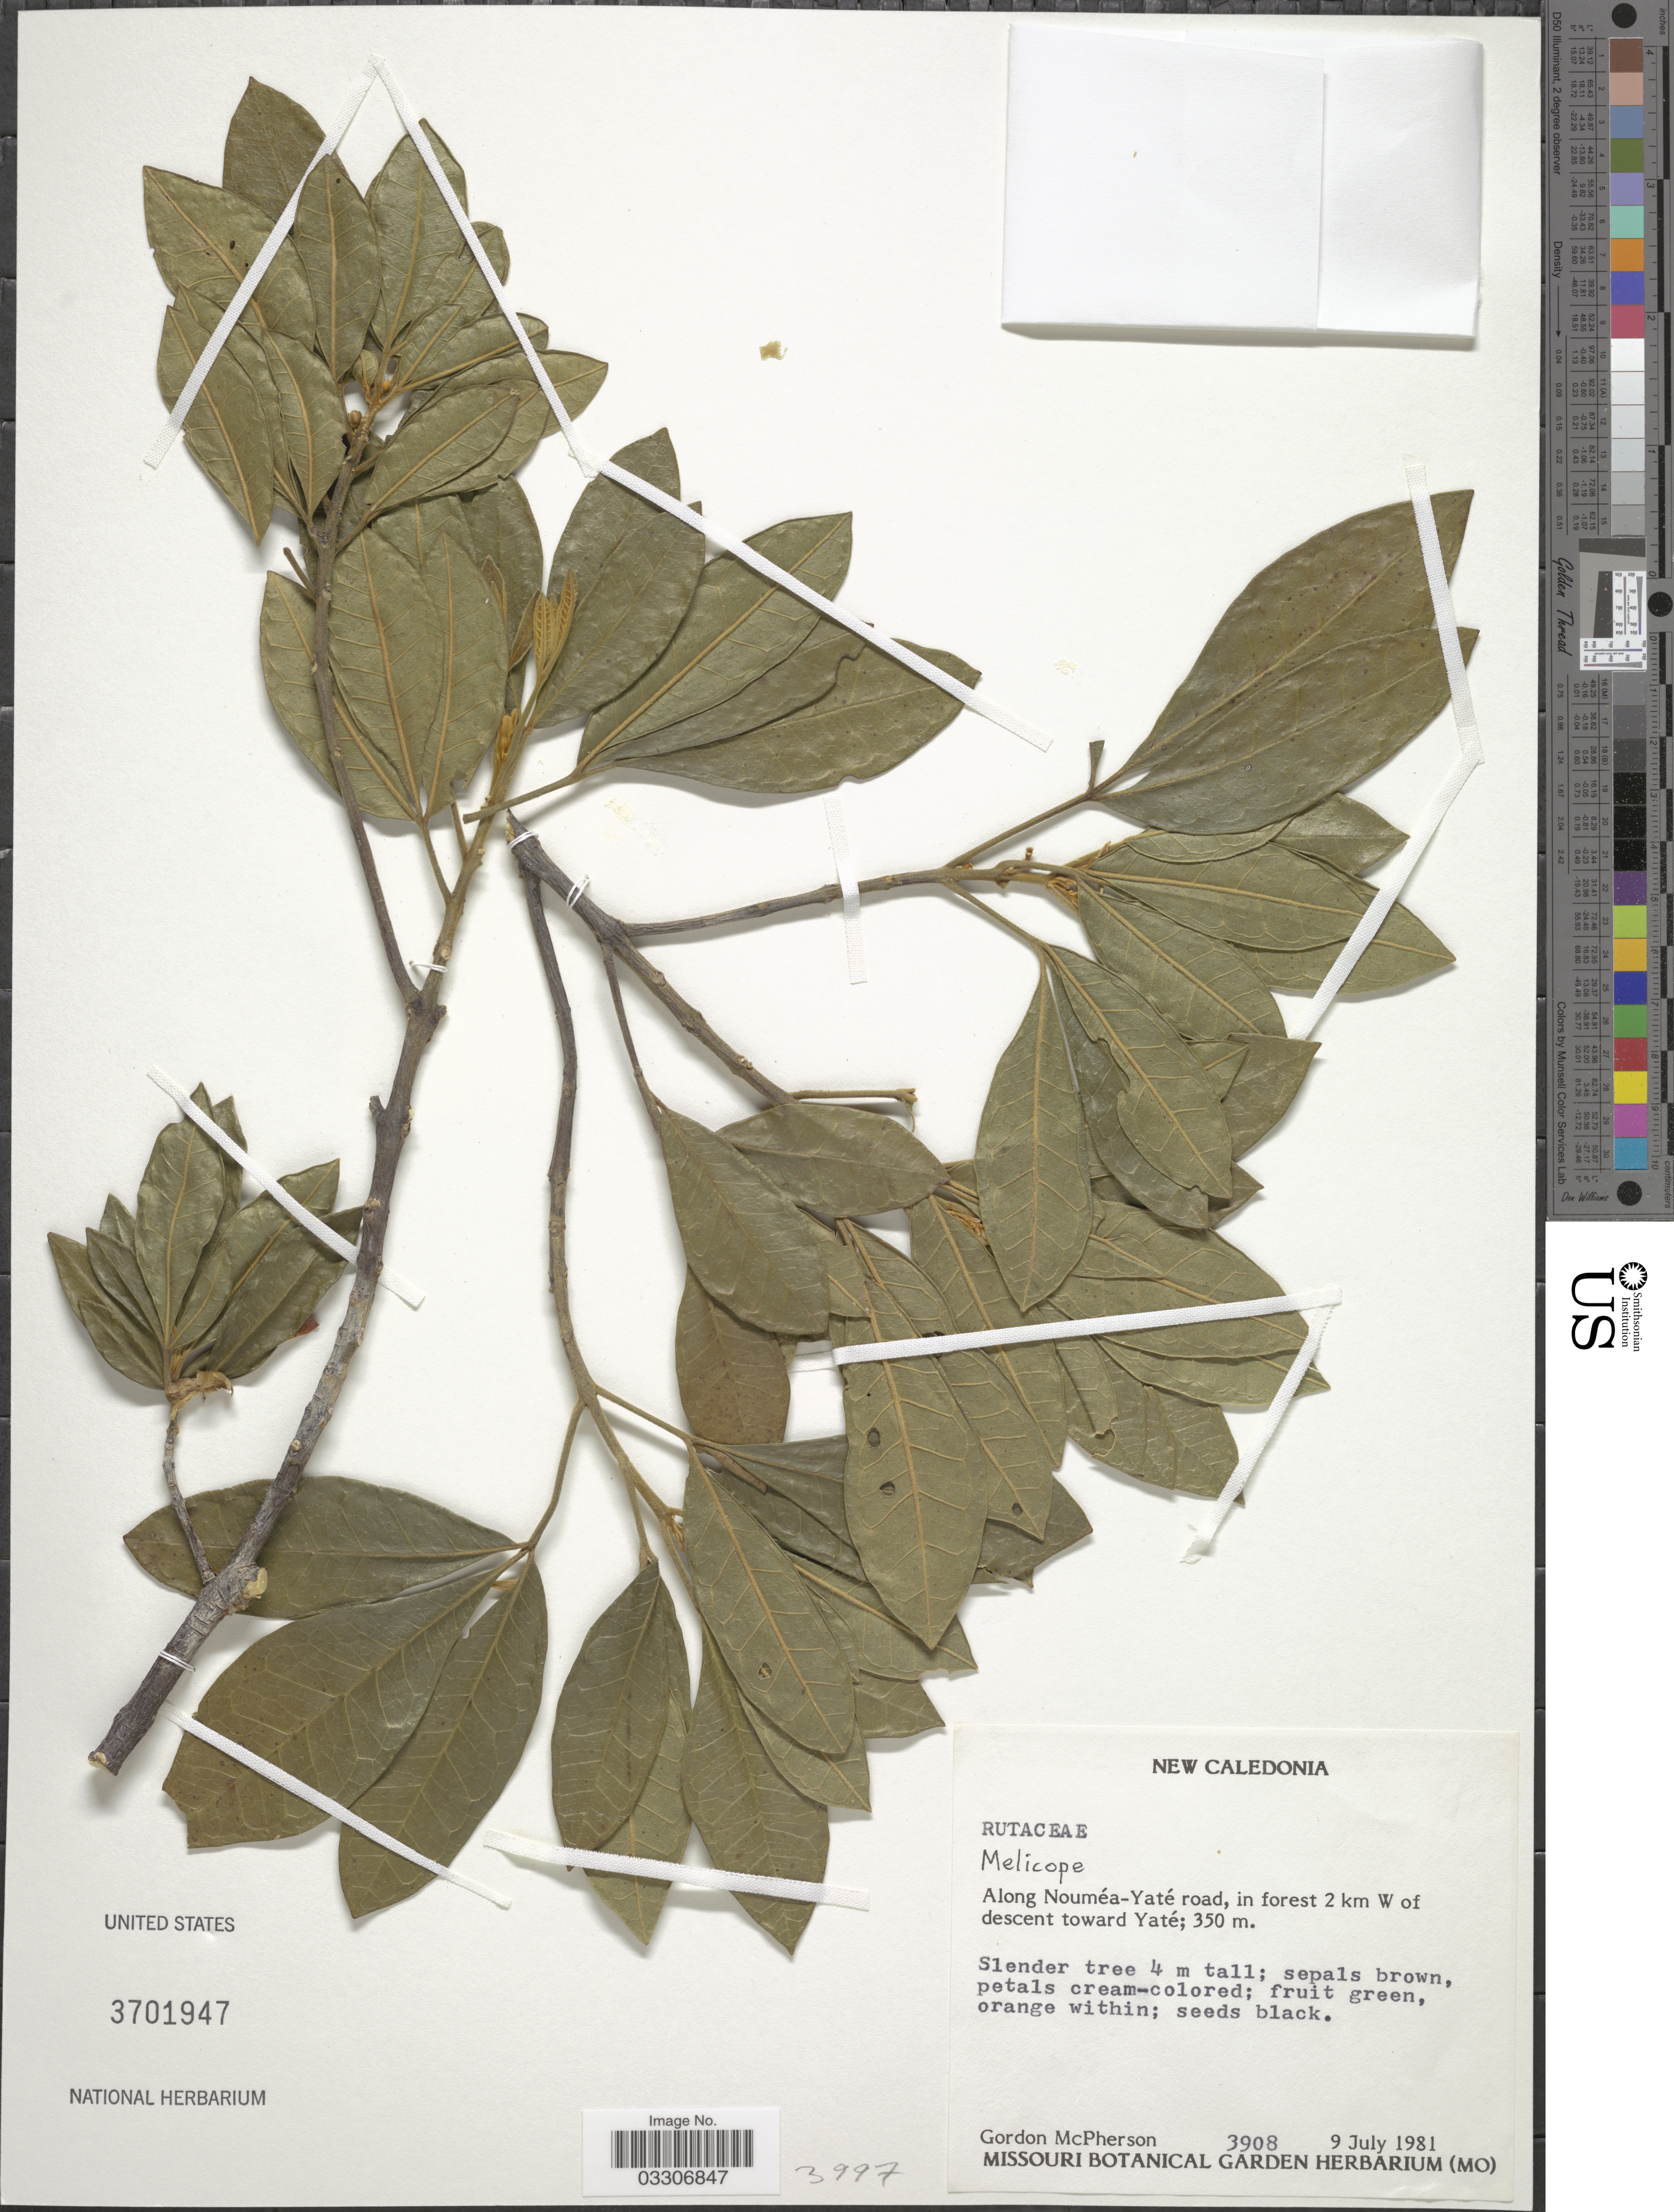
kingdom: Plantae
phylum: Tracheophyta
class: Magnoliopsida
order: Sapindales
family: Rutaceae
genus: Melicope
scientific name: Melicope sp.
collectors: G. D. McPherson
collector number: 3908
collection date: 1981-07-09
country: New Caledonia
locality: Along Nouméa-Yaté road, in forest 2 km W of descent toward Yaté.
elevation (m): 350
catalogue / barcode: US 3701947